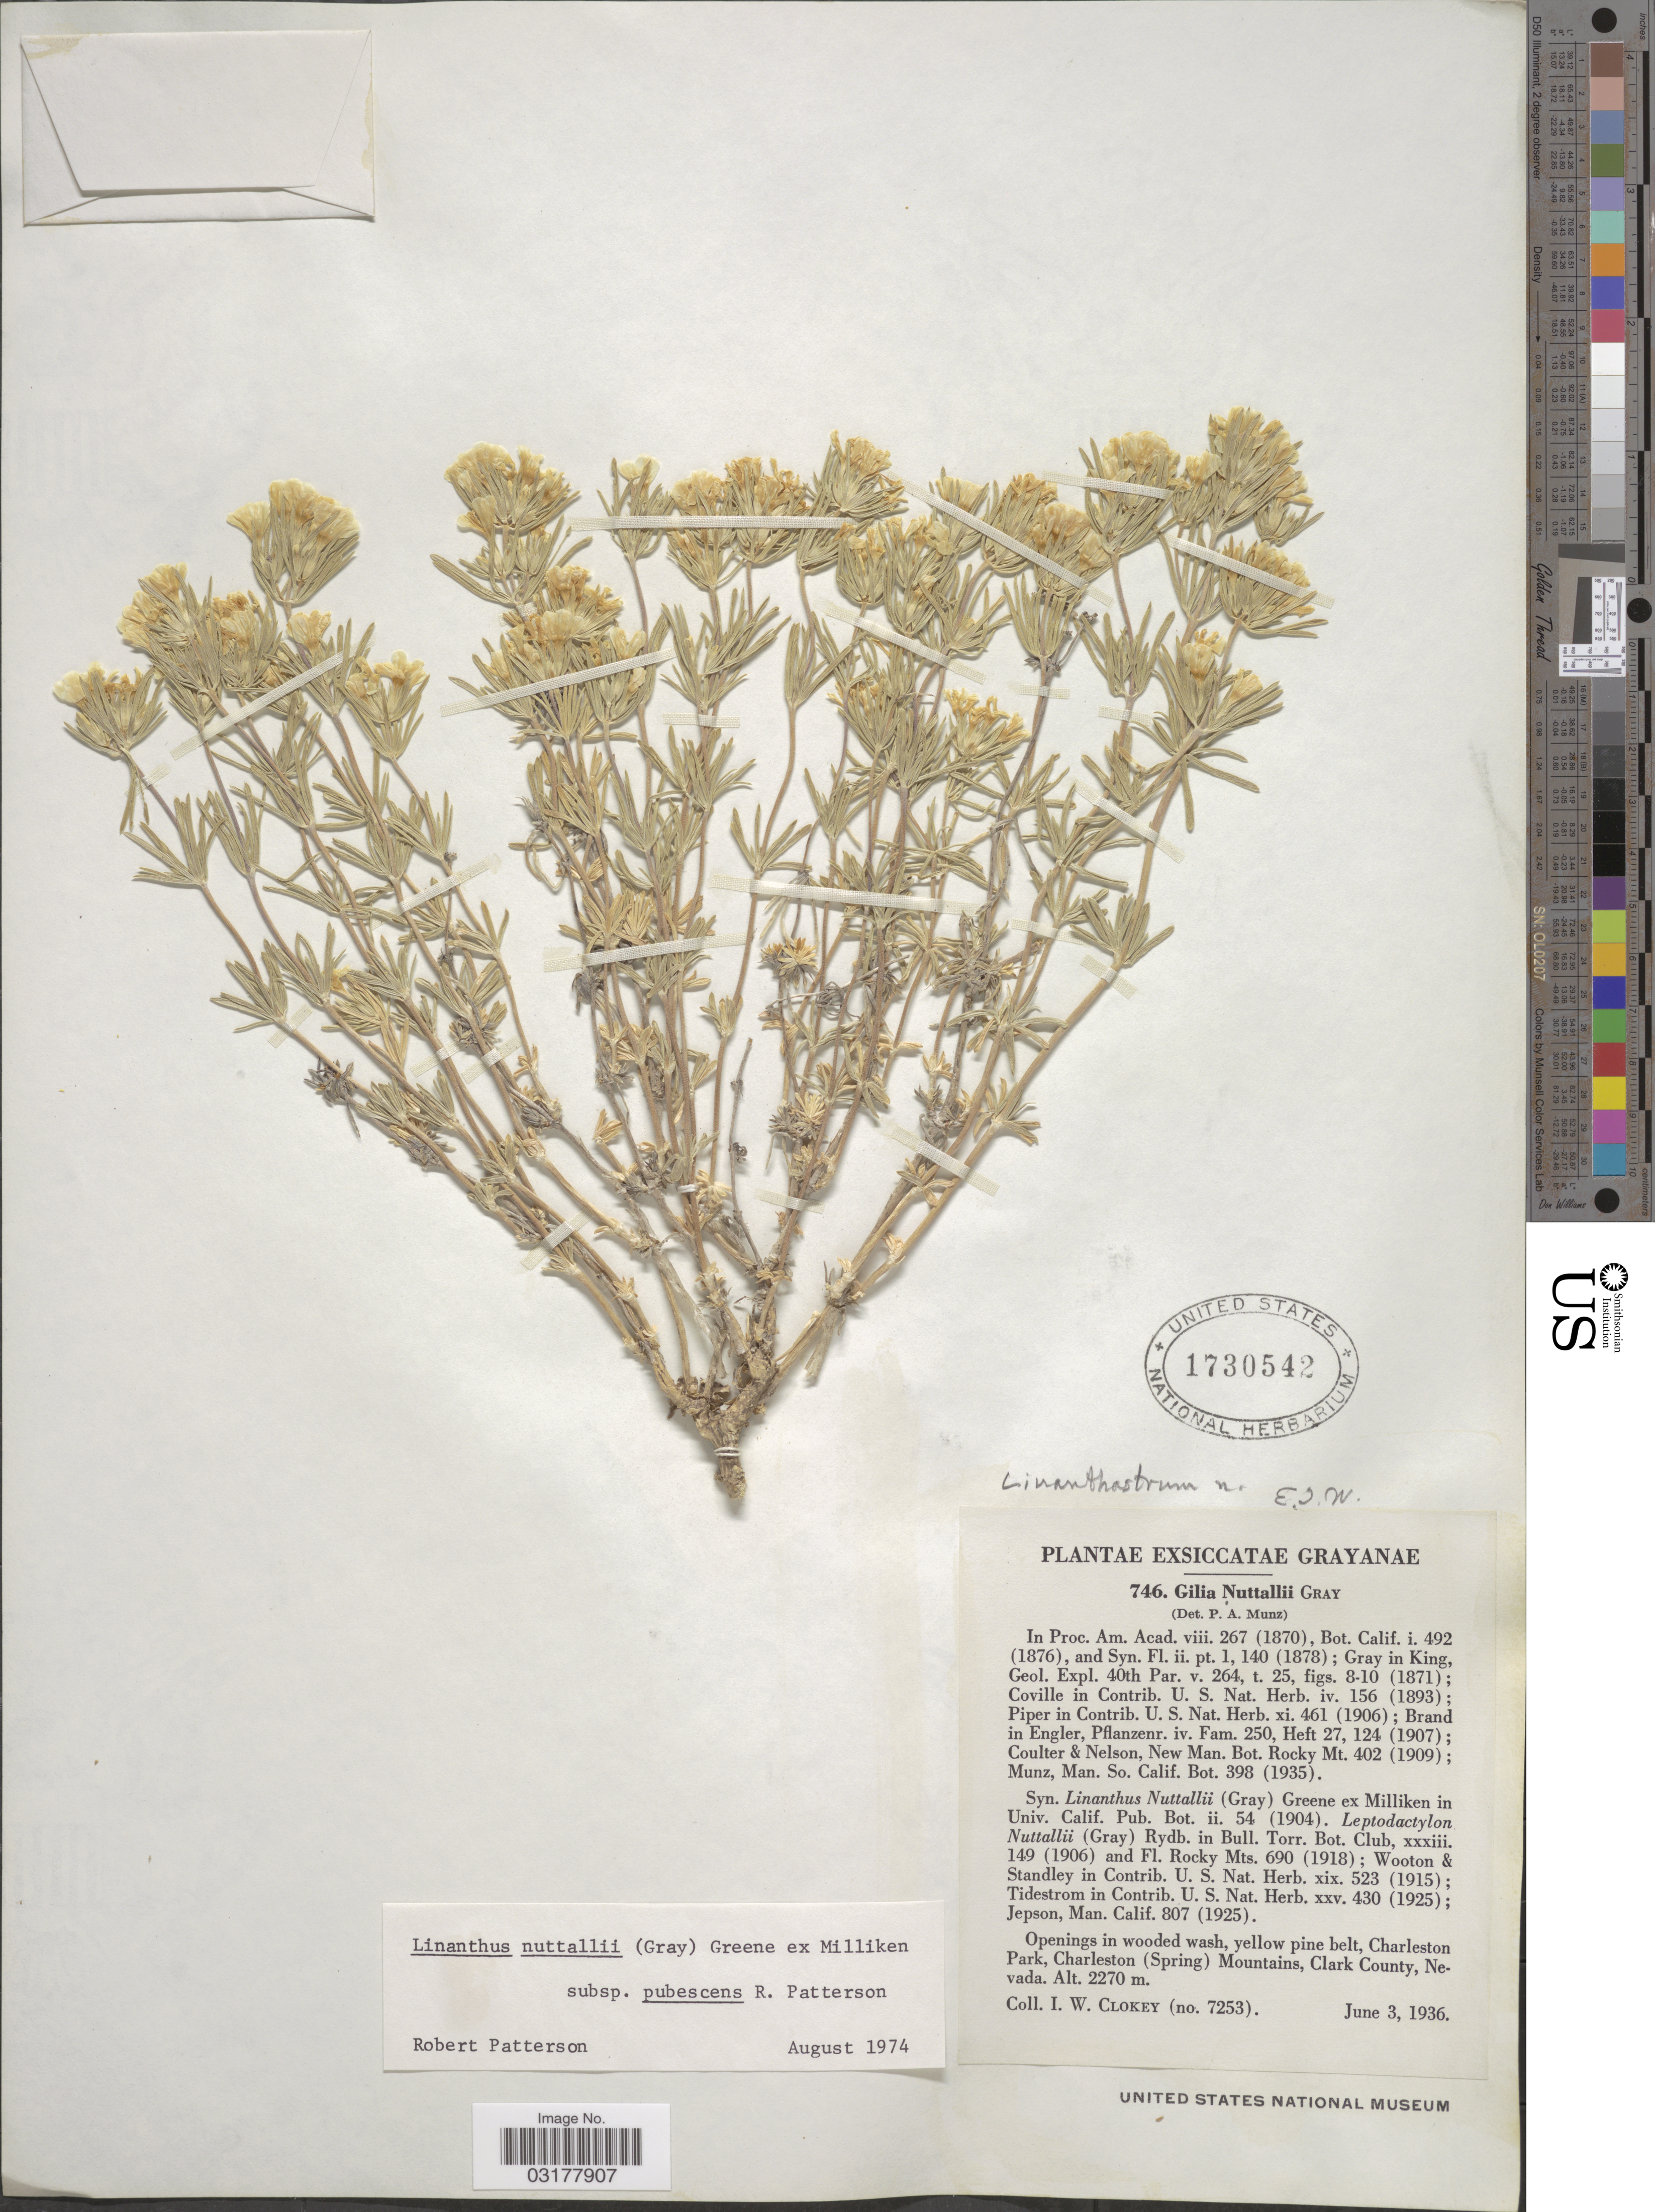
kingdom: Plantae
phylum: Tracheophyta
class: Magnoliopsida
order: Ericales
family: Polemoniaceae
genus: Leptosiphon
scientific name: Leptosiphon nuttallii subsp. pubescens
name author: (R. Patt.) J.M. Porter & L.A. Johnson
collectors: I. W. Clokey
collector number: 7253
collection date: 1936-06-03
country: United States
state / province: Nevada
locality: Openings in wooded wash, yellow pine belt, Charleston Park, Charleston (Spring) Mountains, Clark County.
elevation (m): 2270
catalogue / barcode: US 1730542